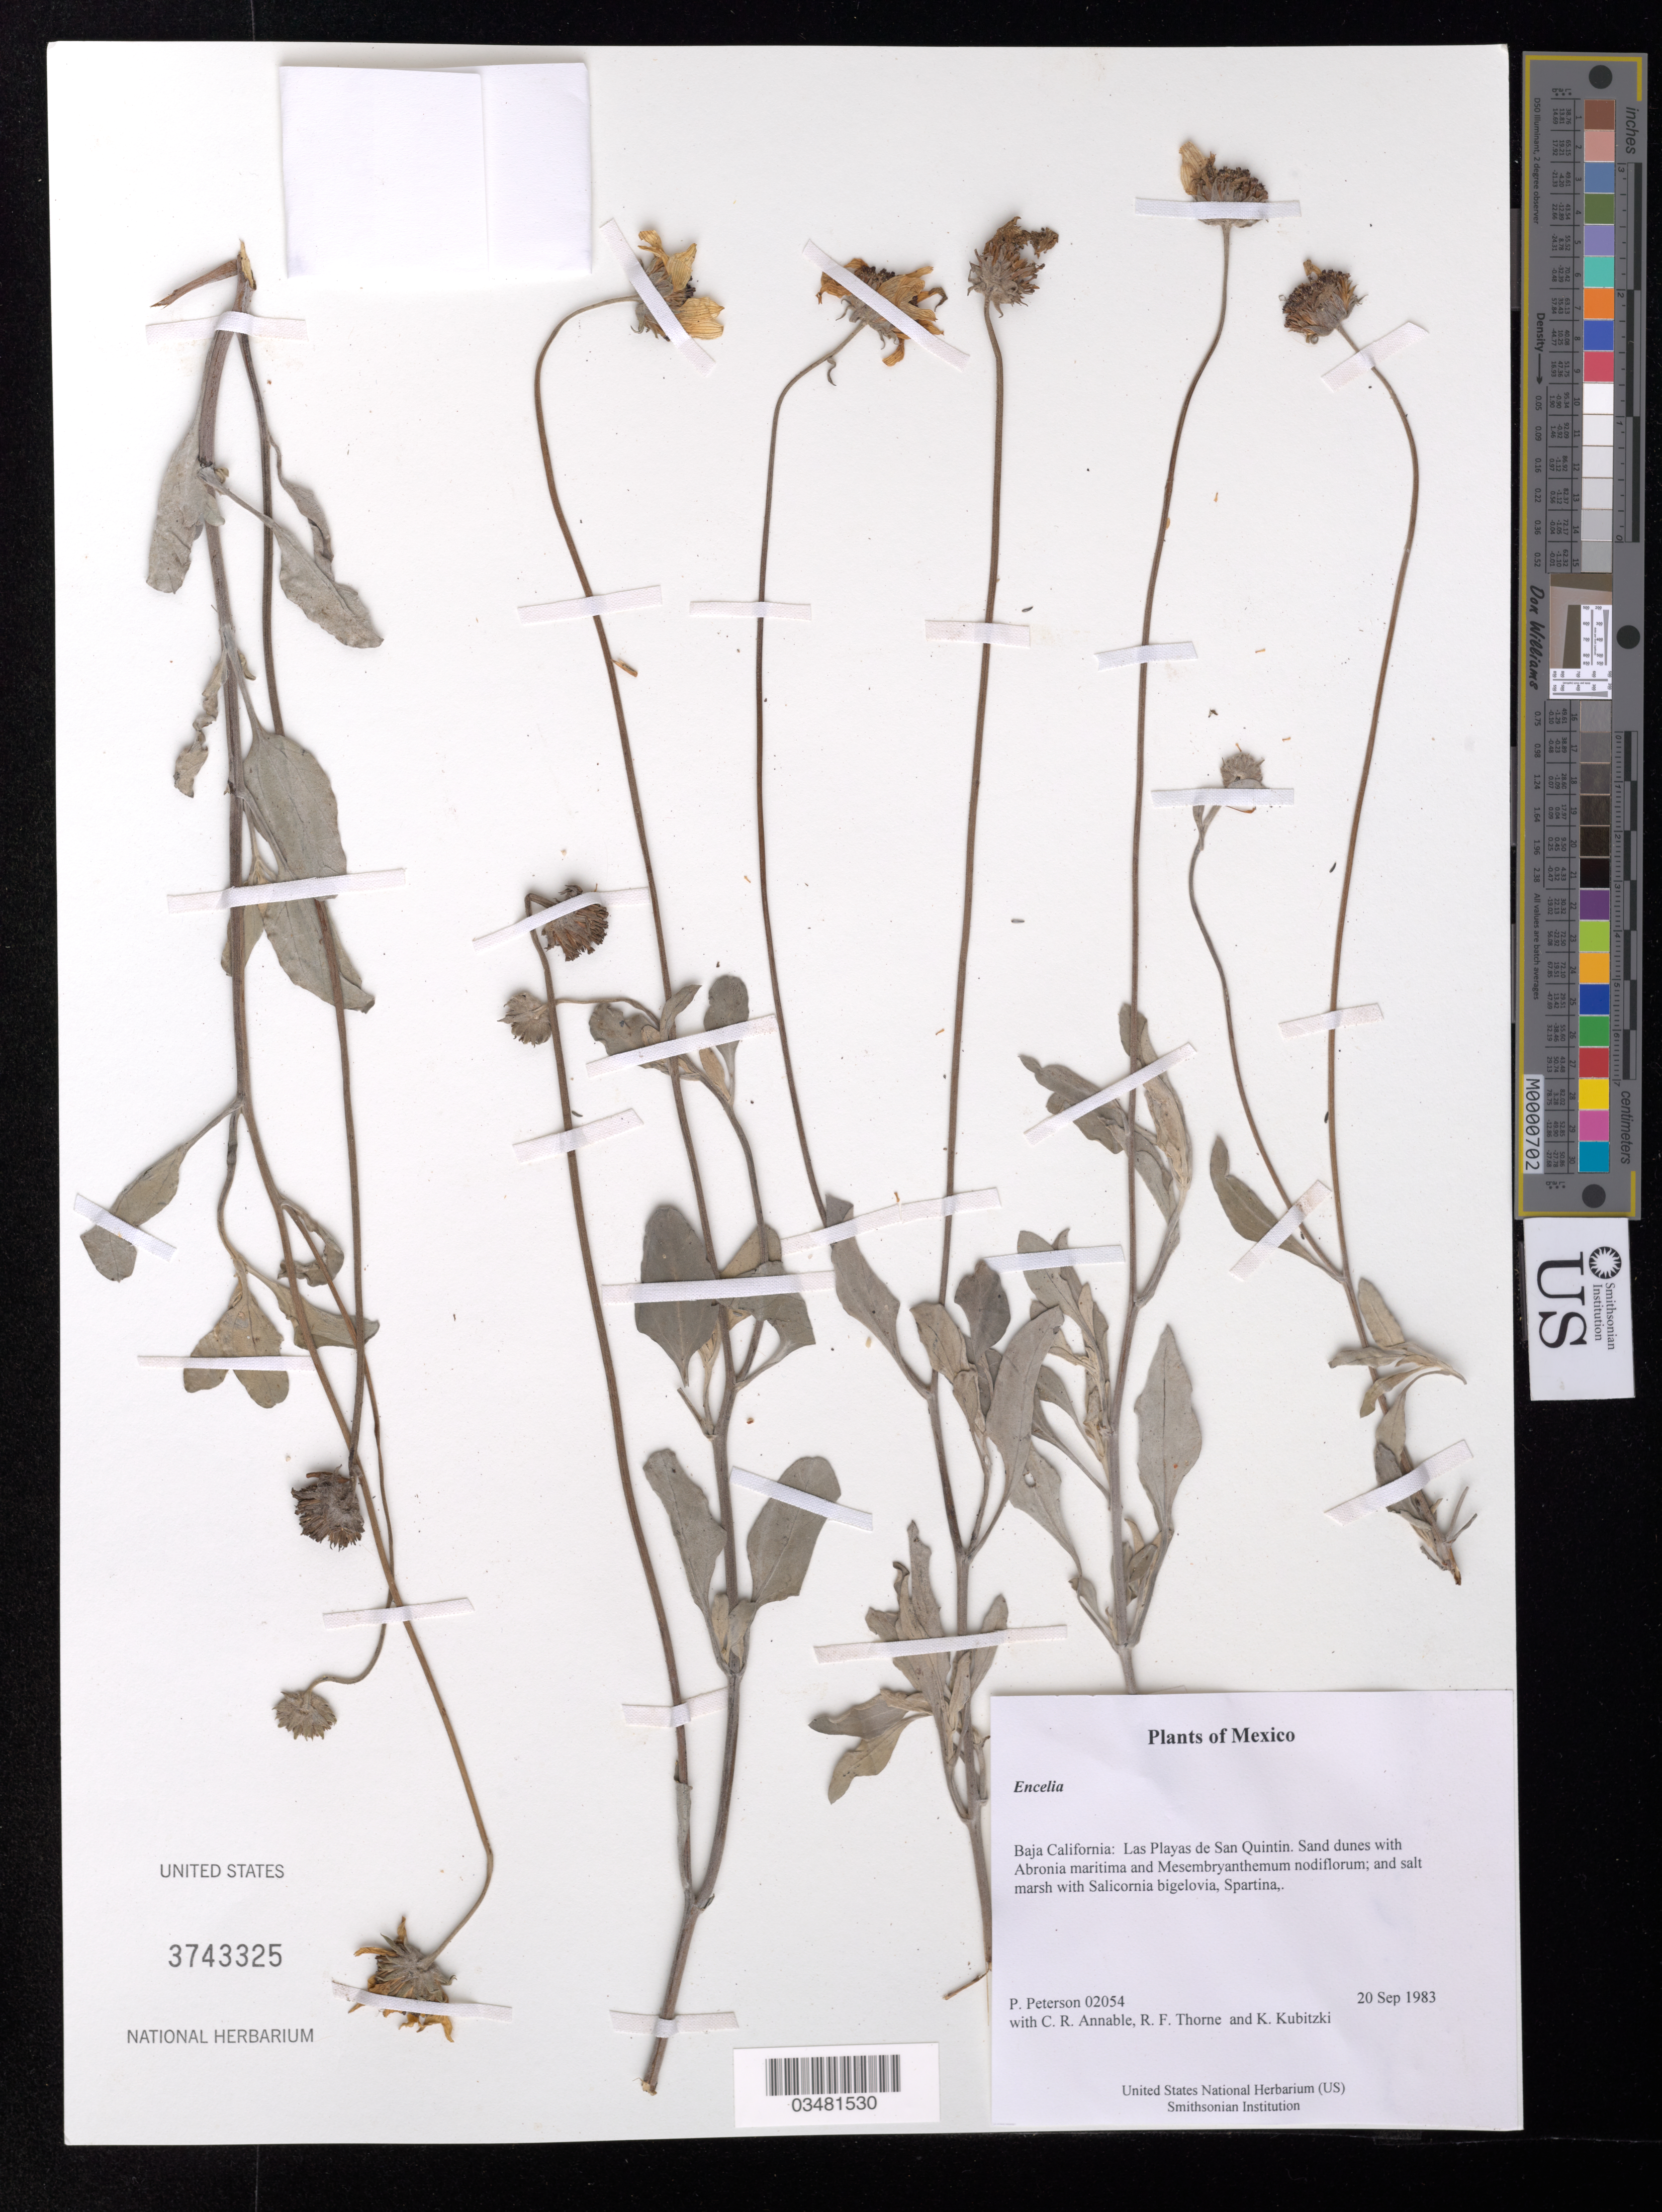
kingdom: Plantae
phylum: Tracheophyta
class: Magnoliopsida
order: Asterales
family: Asteraceae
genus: Encelia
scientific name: Encelia sp.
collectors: P. M. Peterson, C. R. Annable, R. F. Thorne & K. Kubitzki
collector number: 02054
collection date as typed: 20 Sep 1983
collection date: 1983-09-20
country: Mexico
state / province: Baja California Norte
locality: Las Playas de San Quintin.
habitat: Sand dunes with Abronia maritima and Mesembryanthemum nodiflorum; and salt marsh with Salicornia bigelovia, Spartina,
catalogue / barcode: US 3743325